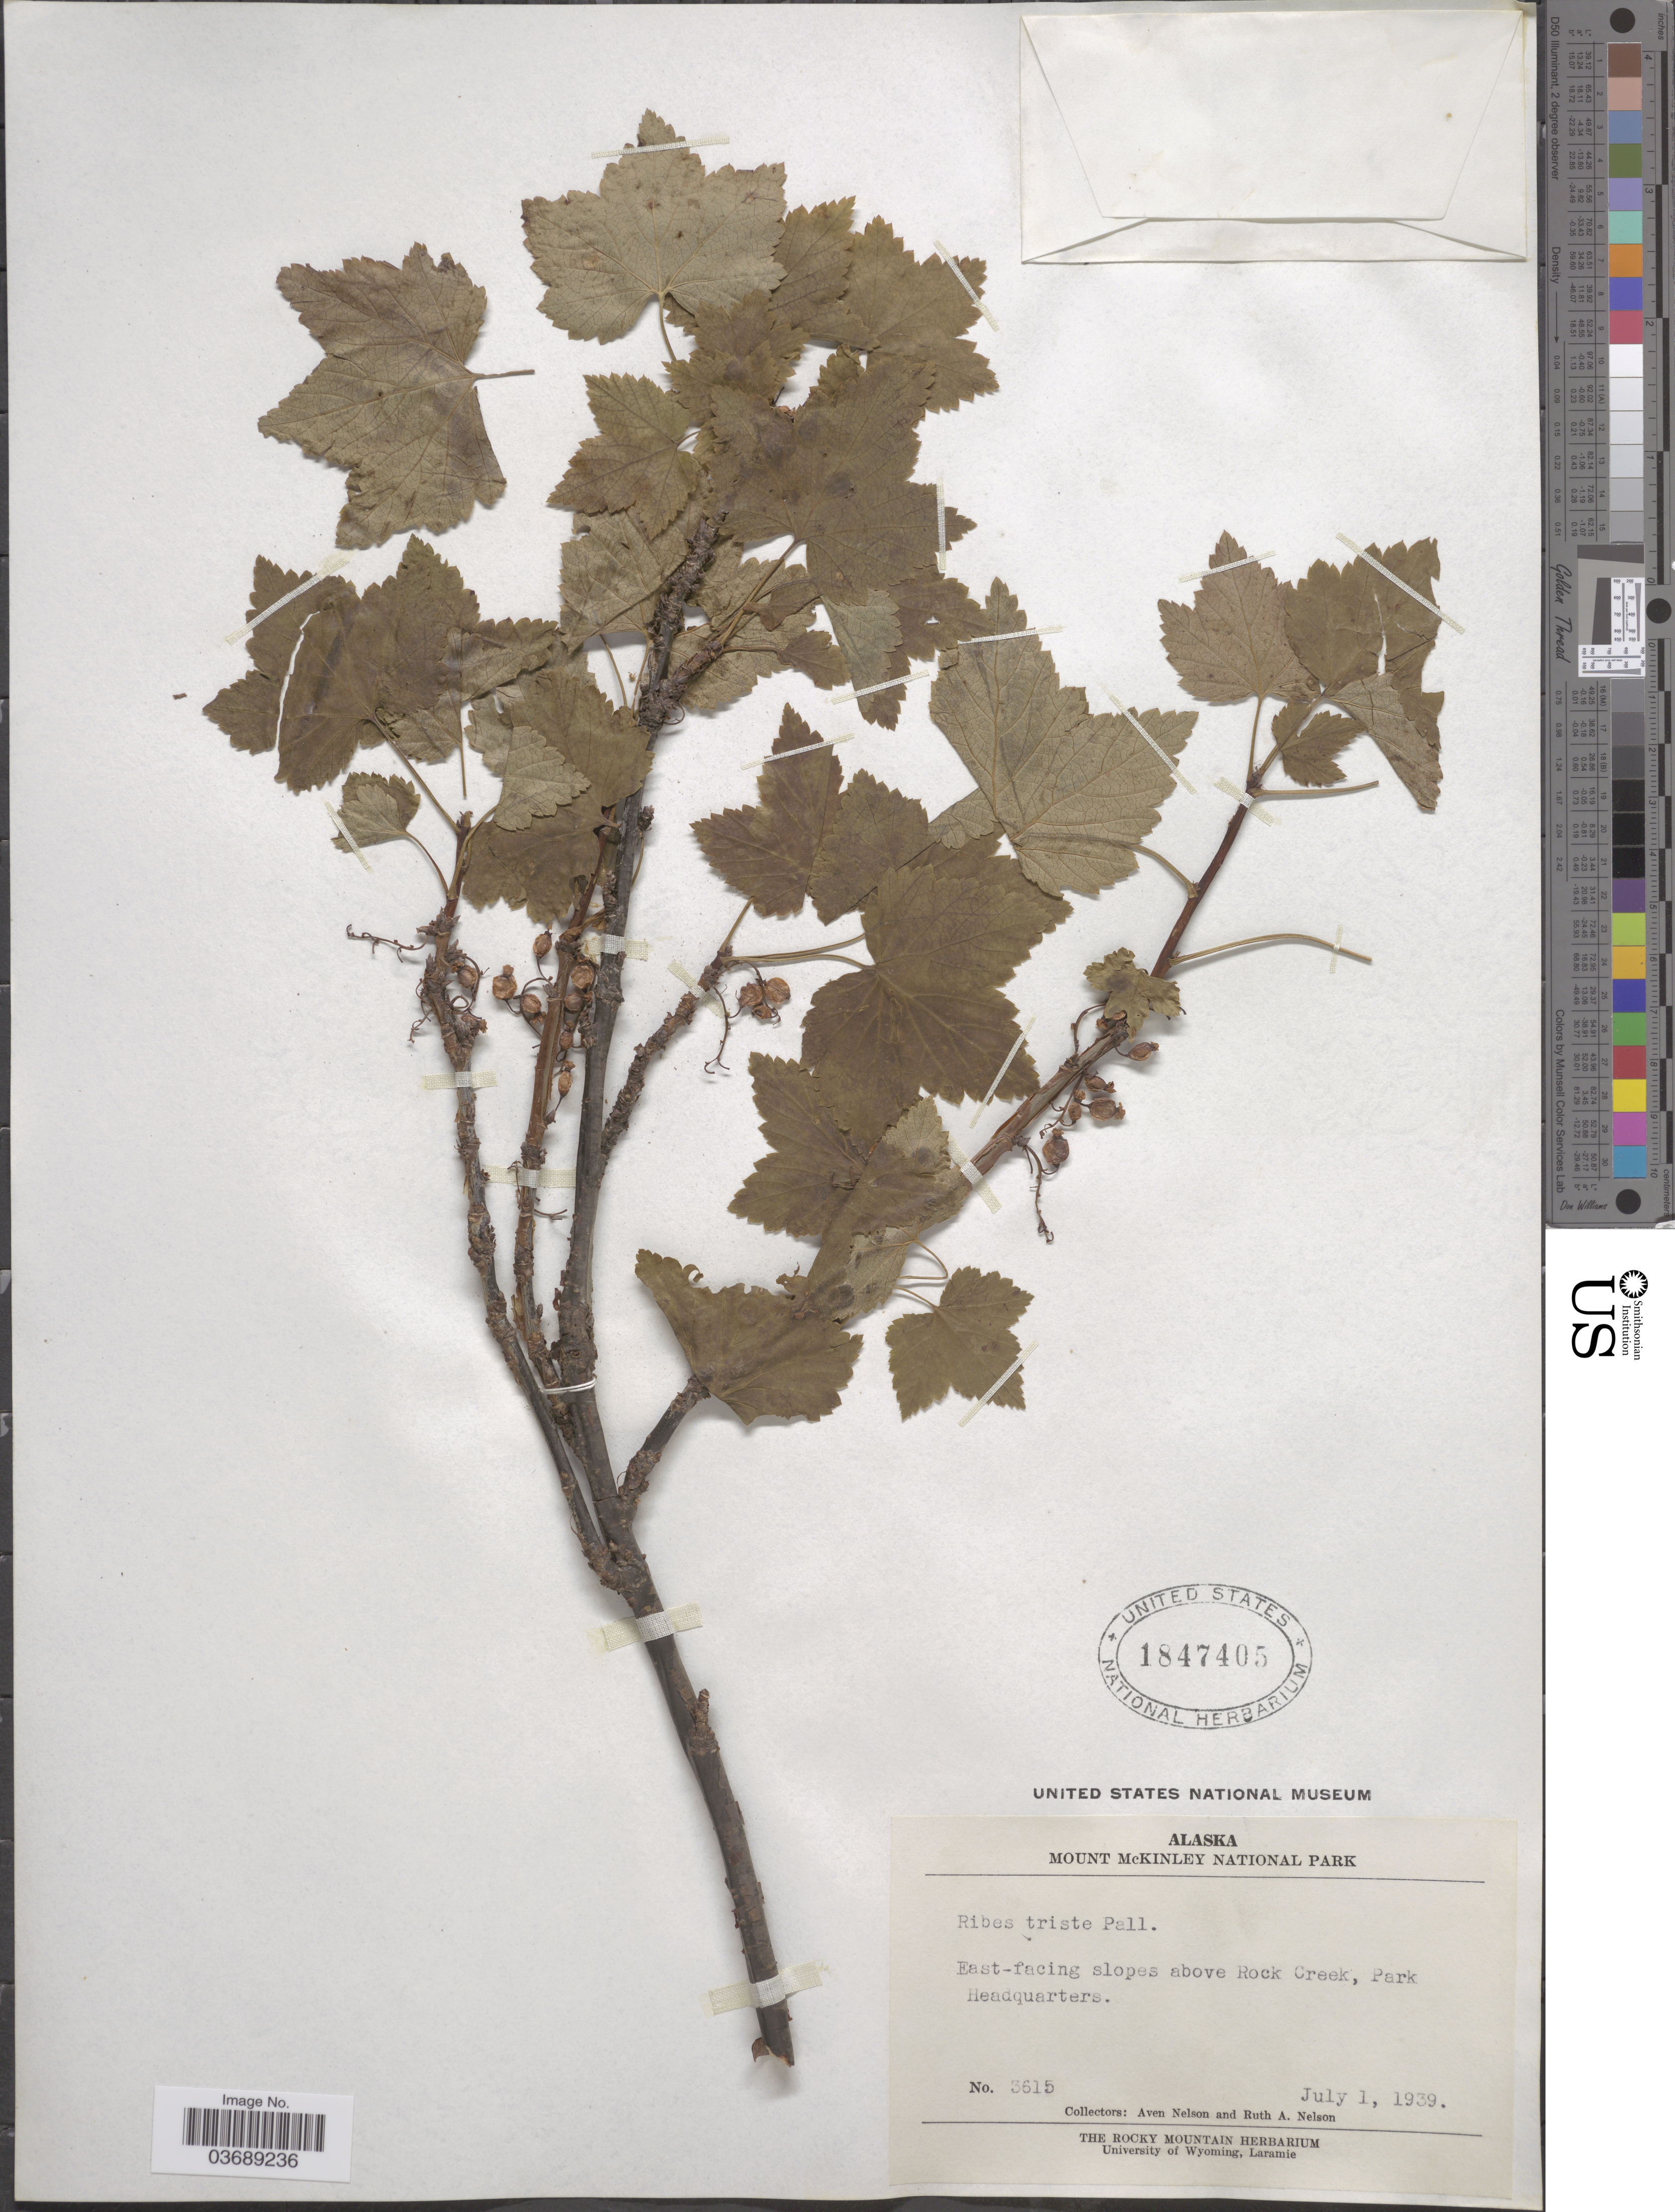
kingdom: Plantae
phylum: Tracheophyta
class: Magnoliopsida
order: Saxifragales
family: Grossulariaceae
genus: Ribes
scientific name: Ribes triste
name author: Pall.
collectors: A. Nelson & R. A. Nelson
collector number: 3615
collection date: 1939-07-01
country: United States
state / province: Alaska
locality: Mount McKinley National Park. East-facing slopes above Rock Creek, Park Headquarters.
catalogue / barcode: US 1847405